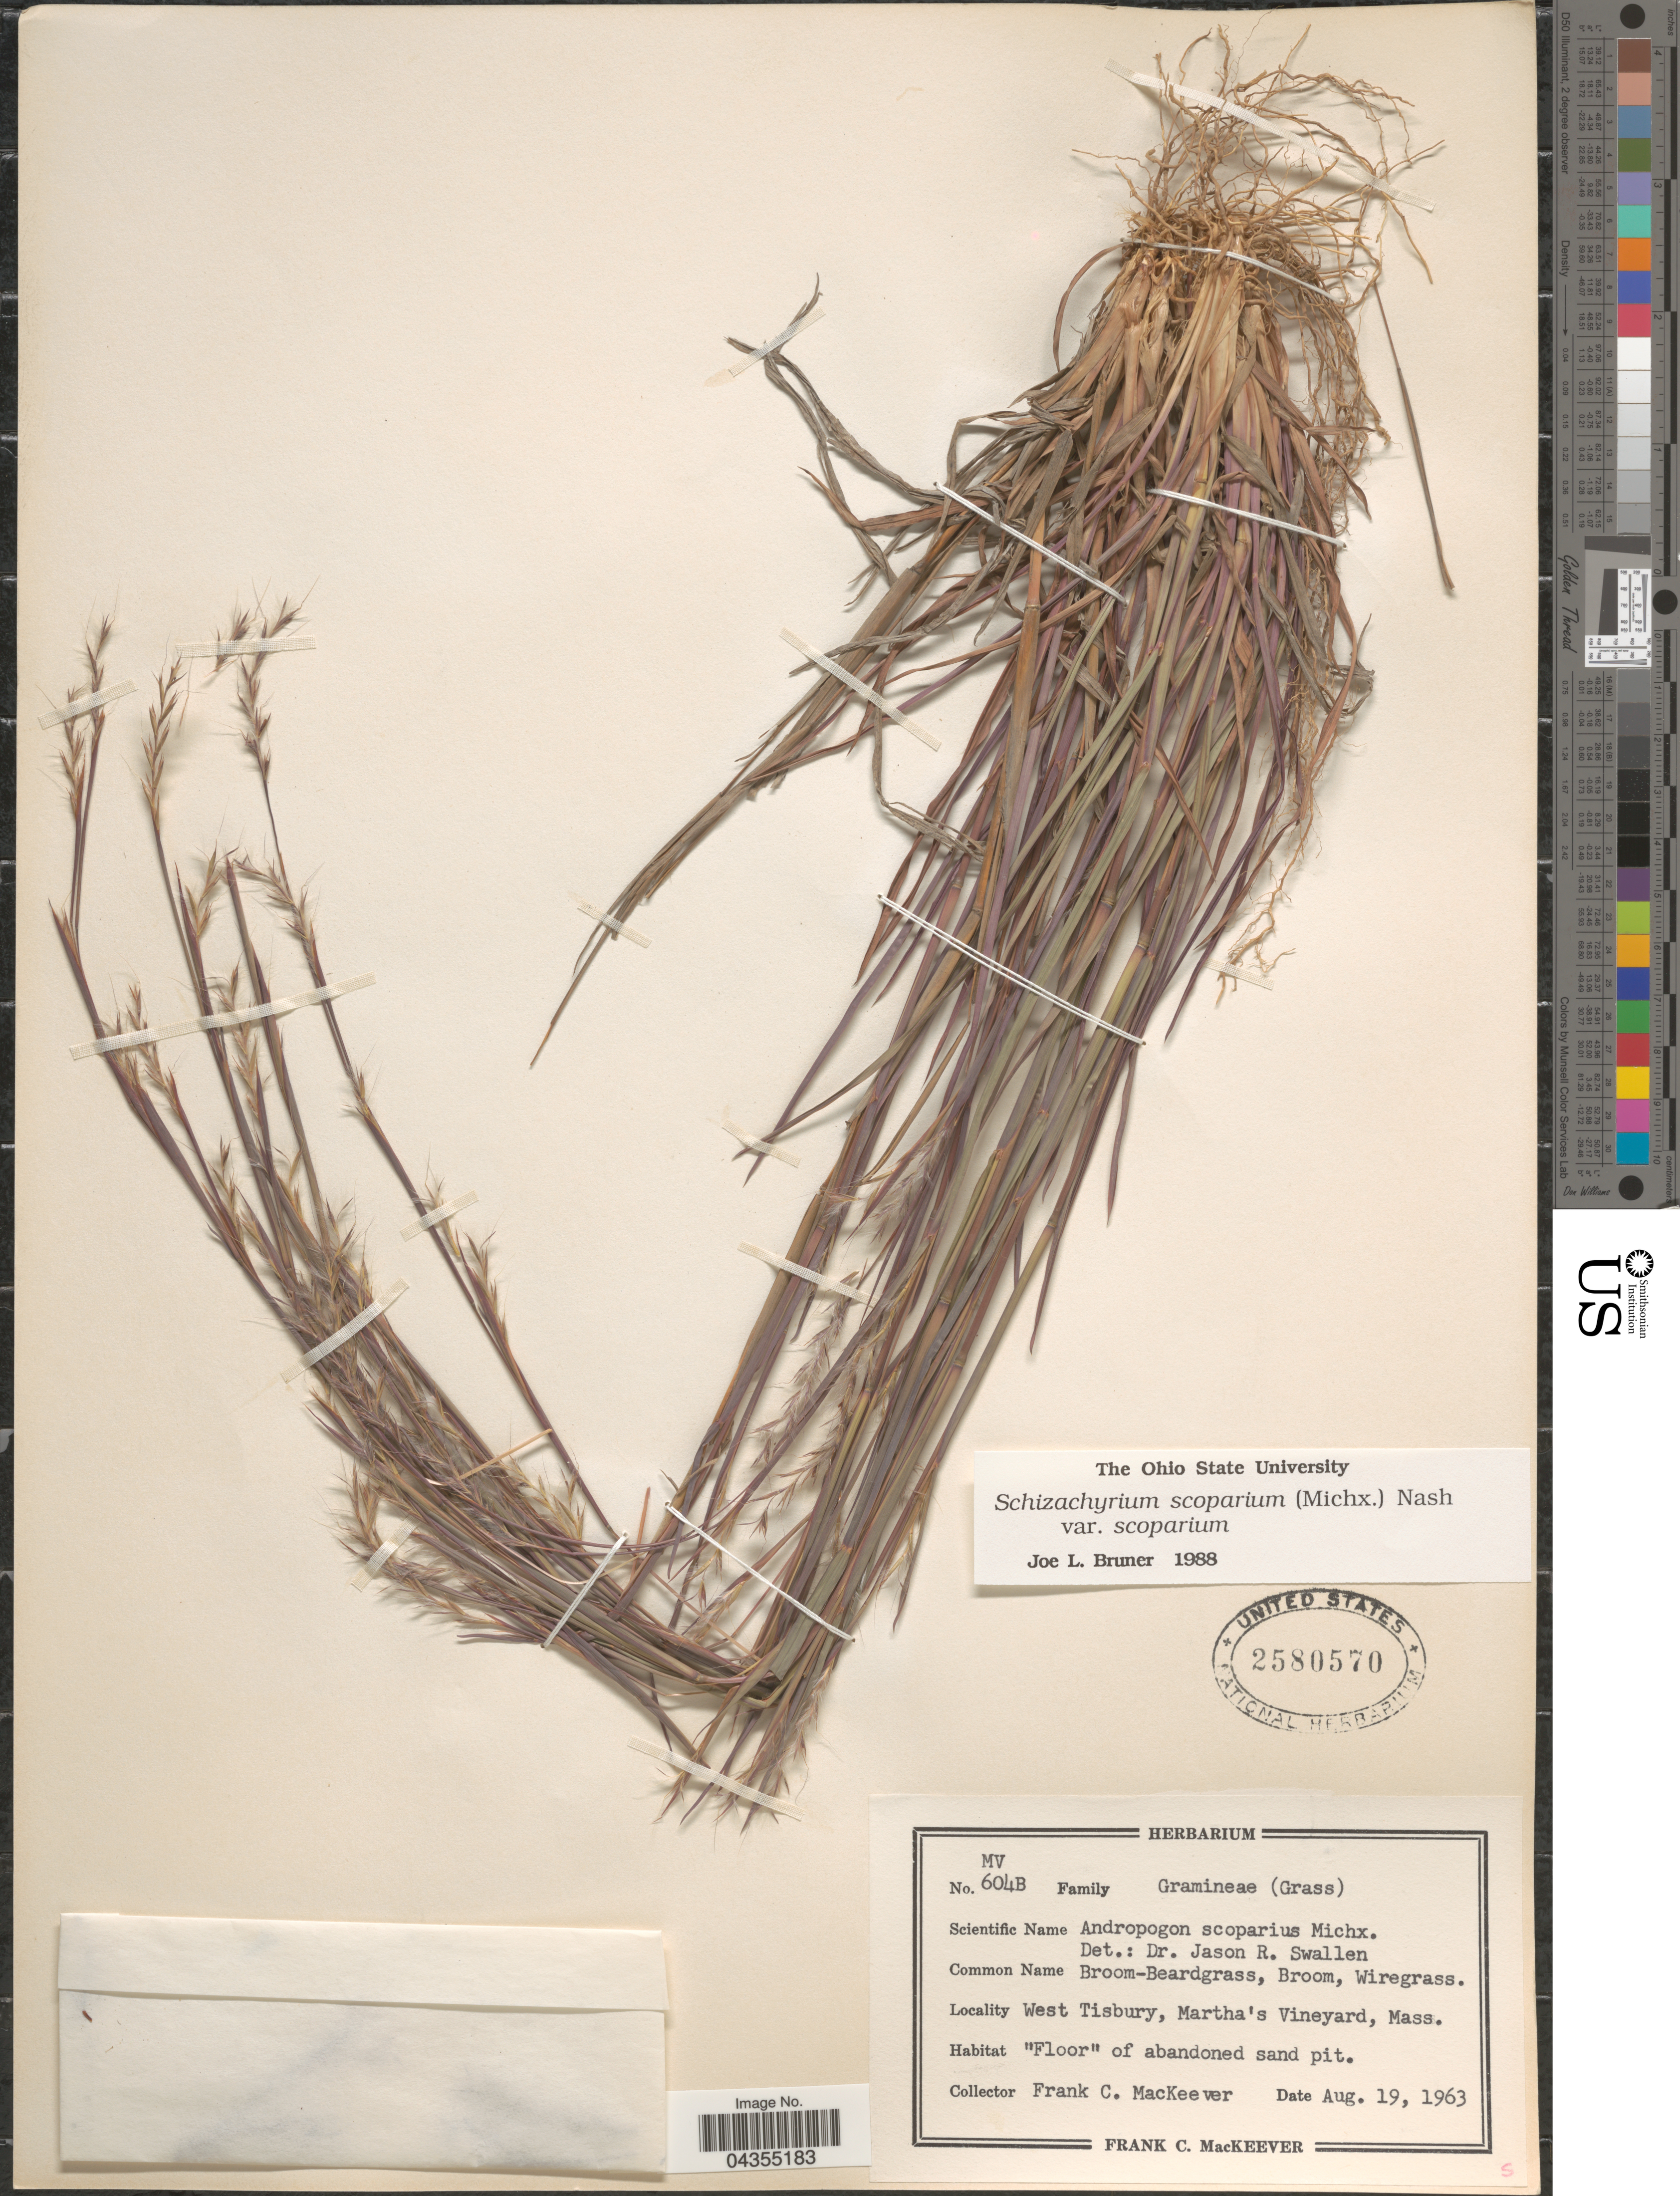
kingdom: Plantae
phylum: Tracheophyta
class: Liliopsida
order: Poales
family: Poaceae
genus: Schizachyrium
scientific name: Schizachyrium scoparium var. scoparium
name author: (Michx.) Nash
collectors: F. C. MacKeever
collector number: MV604B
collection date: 1963-08-19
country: United States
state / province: Massachusetts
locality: West Tisbury, Martha's Vineyard.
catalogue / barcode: US 2580570